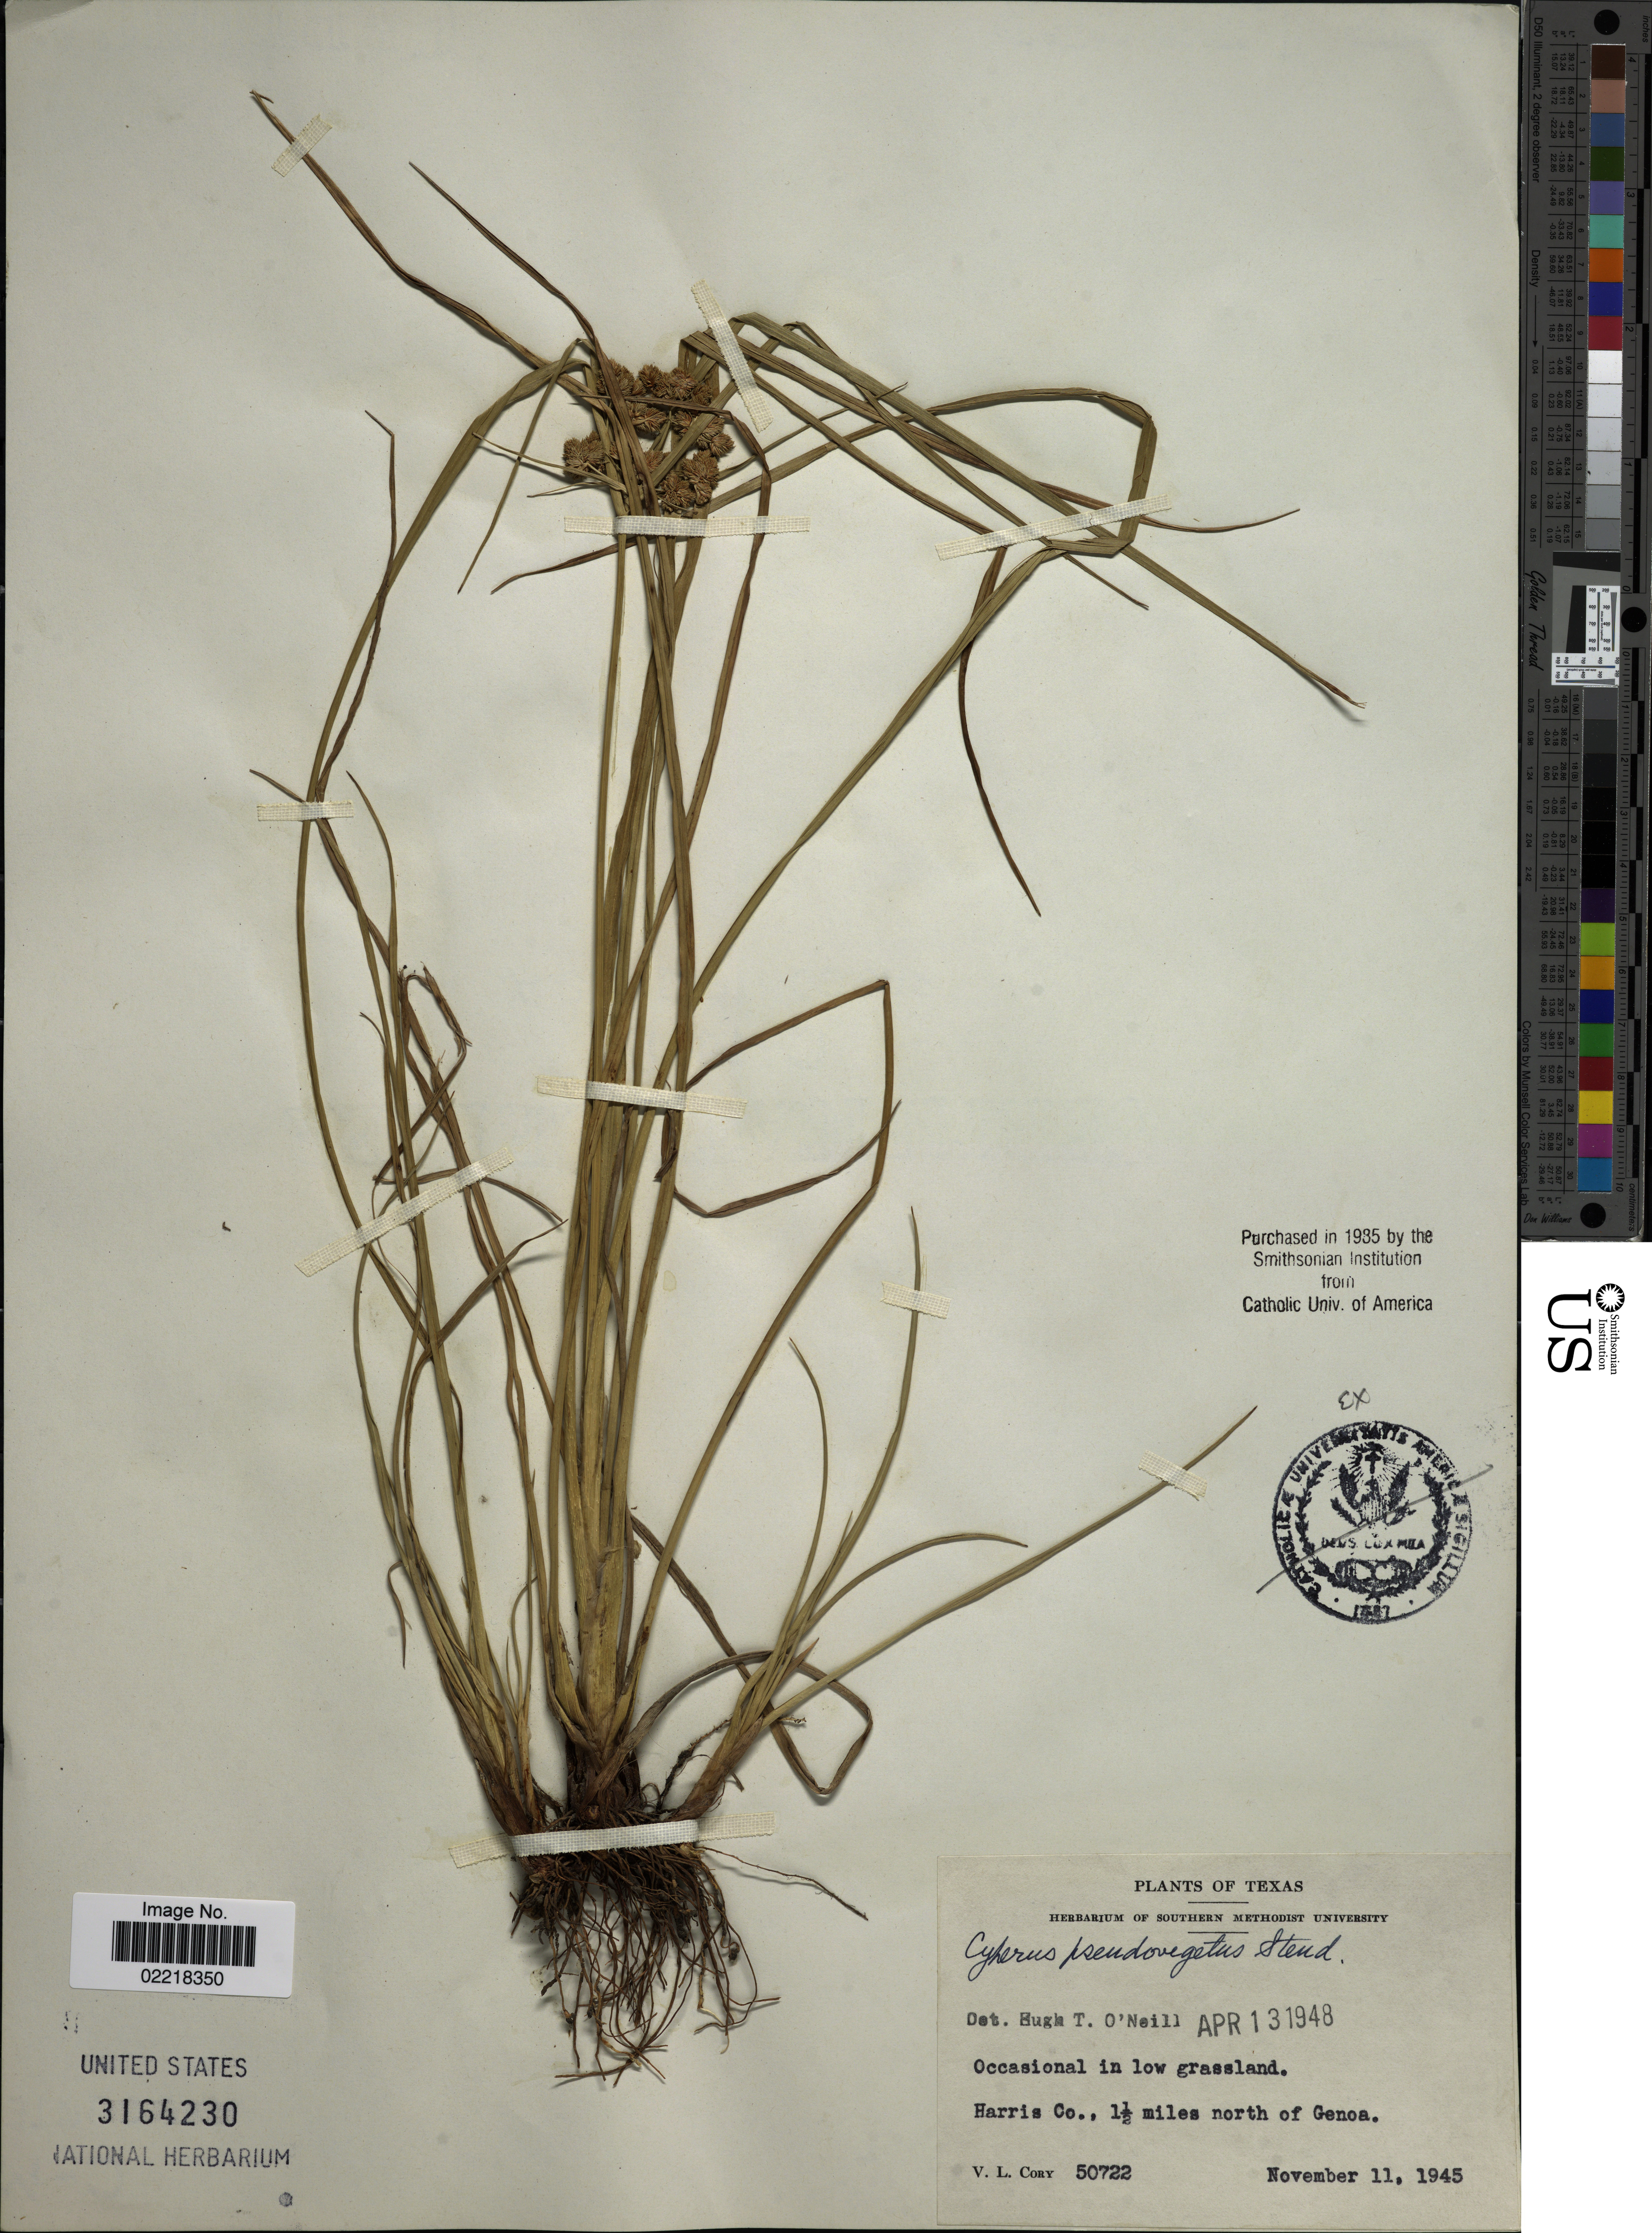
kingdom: Plantae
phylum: Tracheophyta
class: Liliopsida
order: Poales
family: Cyperaceae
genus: Cyperus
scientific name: Cyperus pseudovegetus Steud.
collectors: V. Cory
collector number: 50722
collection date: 1945-11-11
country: United States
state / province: Texas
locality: Harris Co, 1½ miles north of Genoa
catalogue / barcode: US 3164230